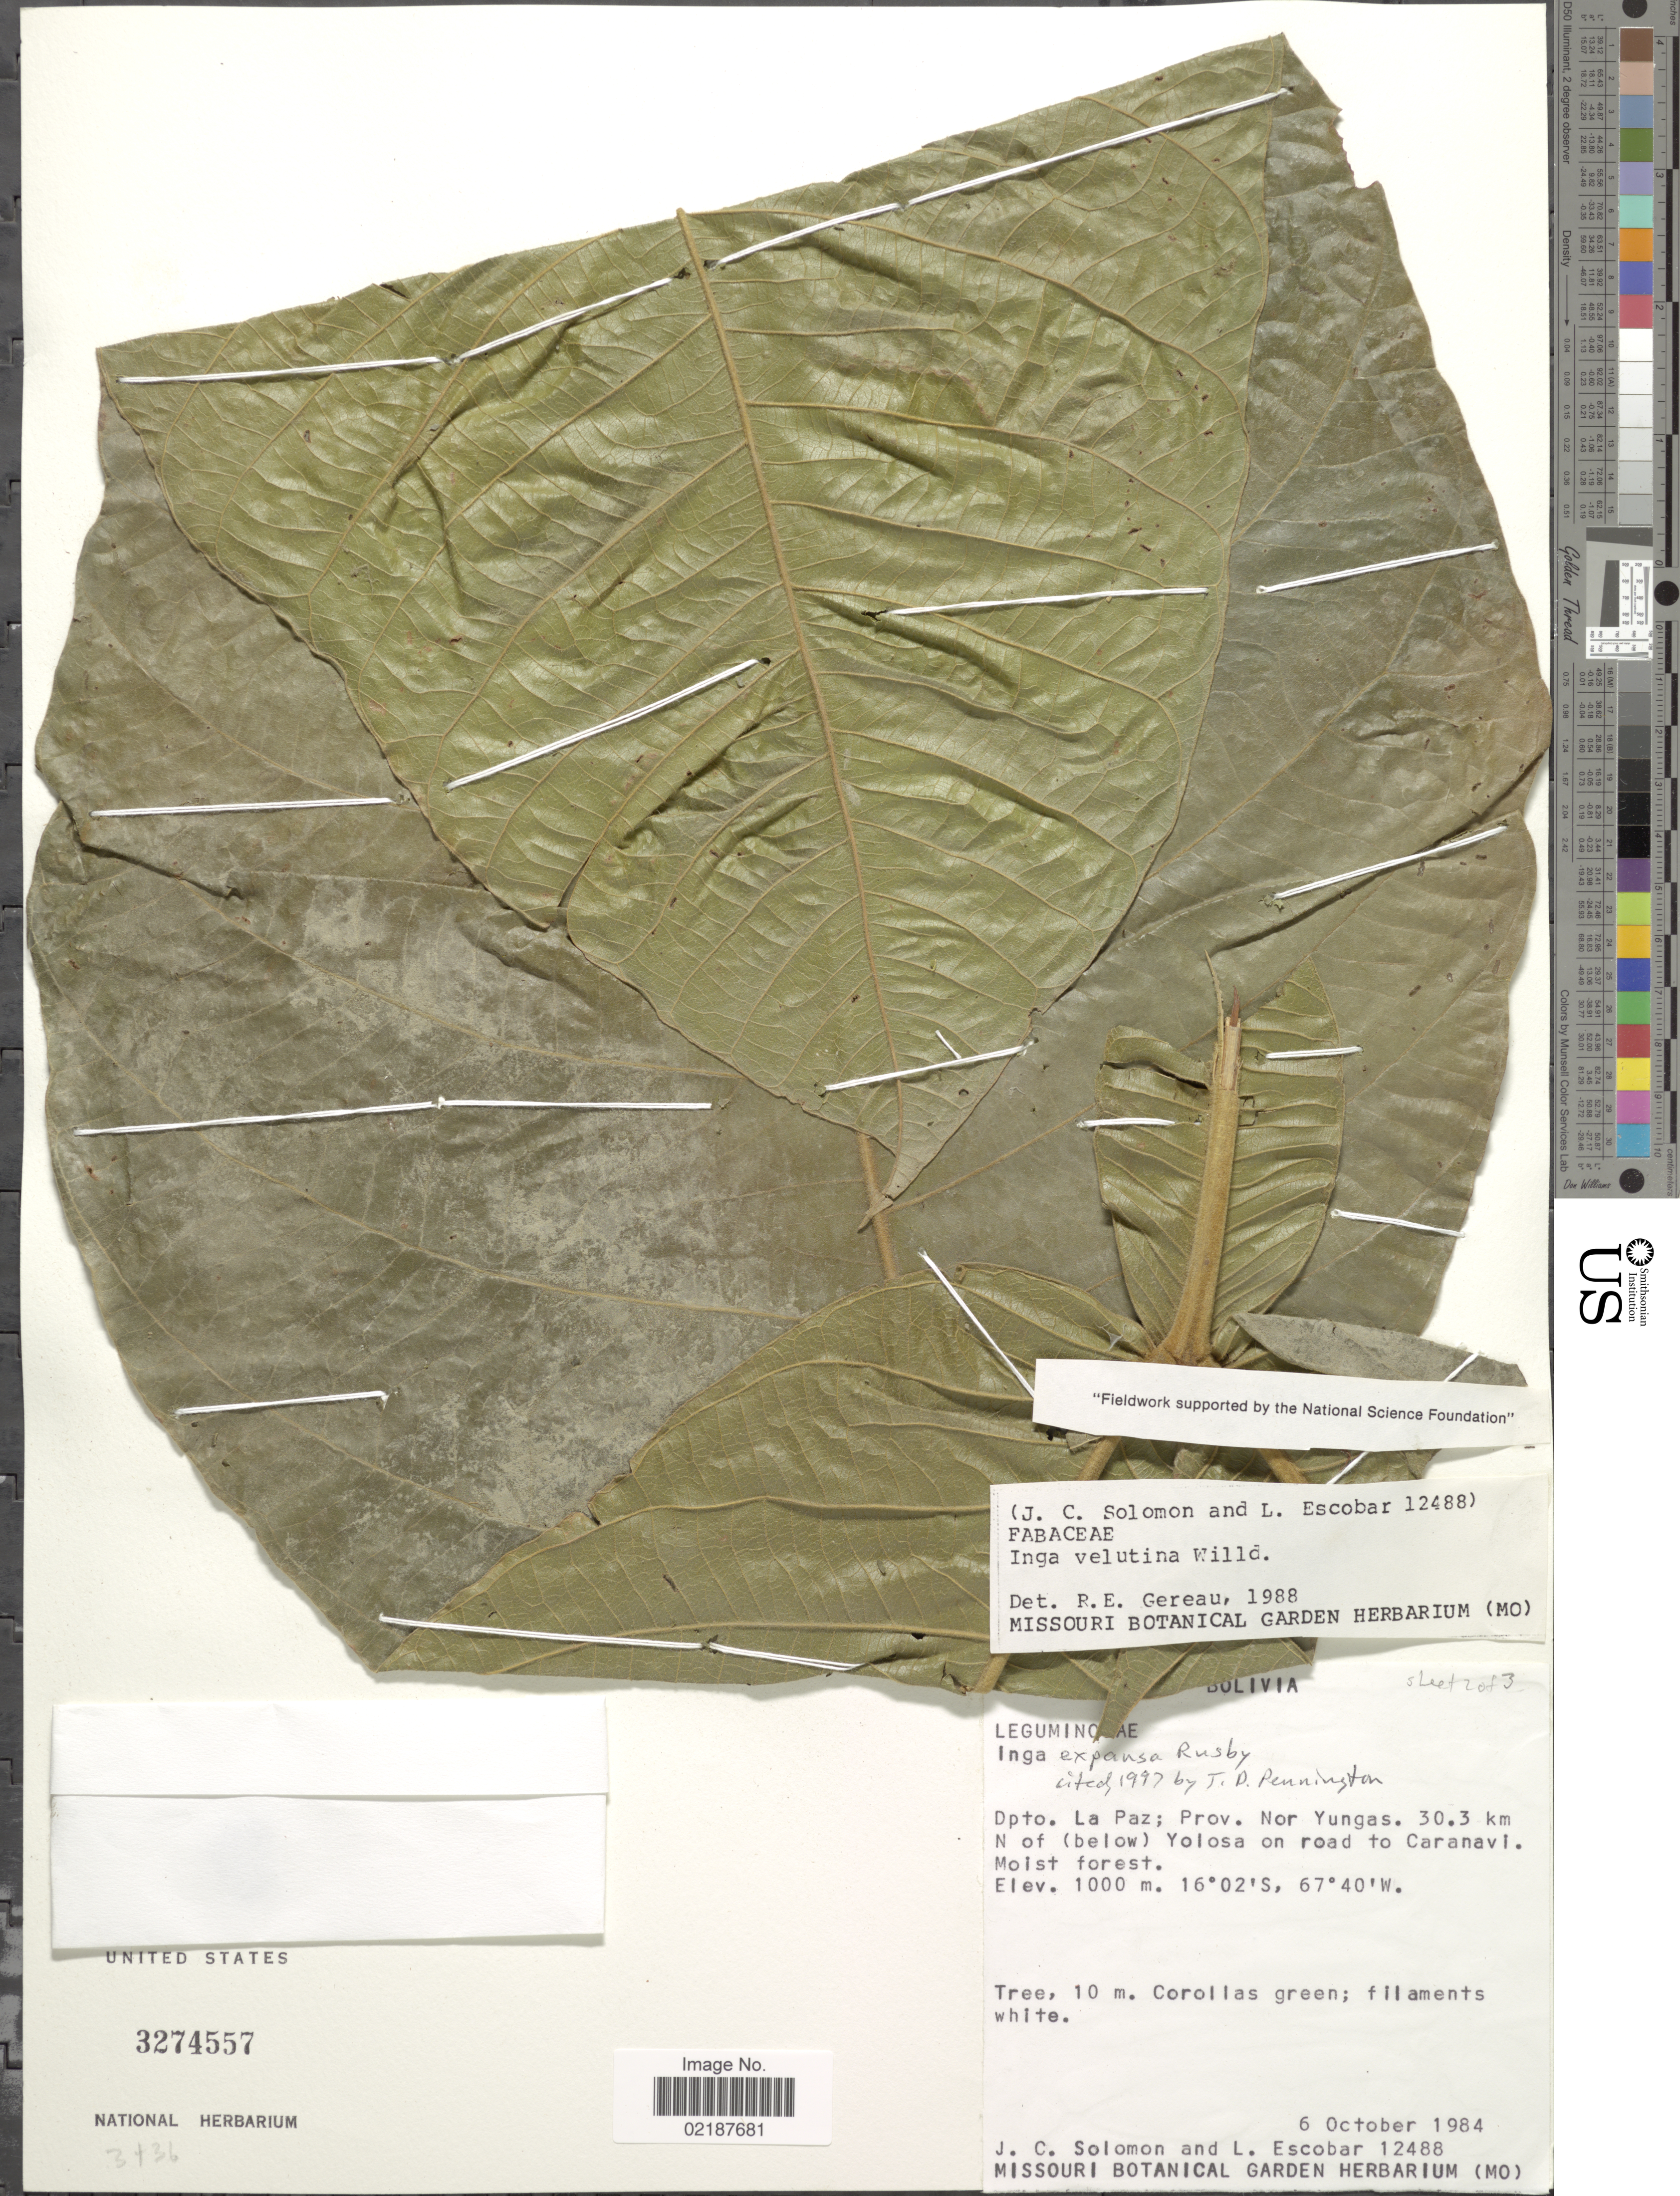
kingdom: Plantae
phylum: Tracheophyta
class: Magnoliopsida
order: Fabales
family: Fabaceae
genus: Inga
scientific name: Inga expansa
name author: Rusby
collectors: J. C. Solomon & L. Escobar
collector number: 12488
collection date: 1984-10-06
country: Bolivia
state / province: La Paz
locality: Dpto. La Paz, Prov. Nor Yungas, 30.3 km N of (below) Yolosa on road to Caranavi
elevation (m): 1000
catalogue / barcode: US 3274557